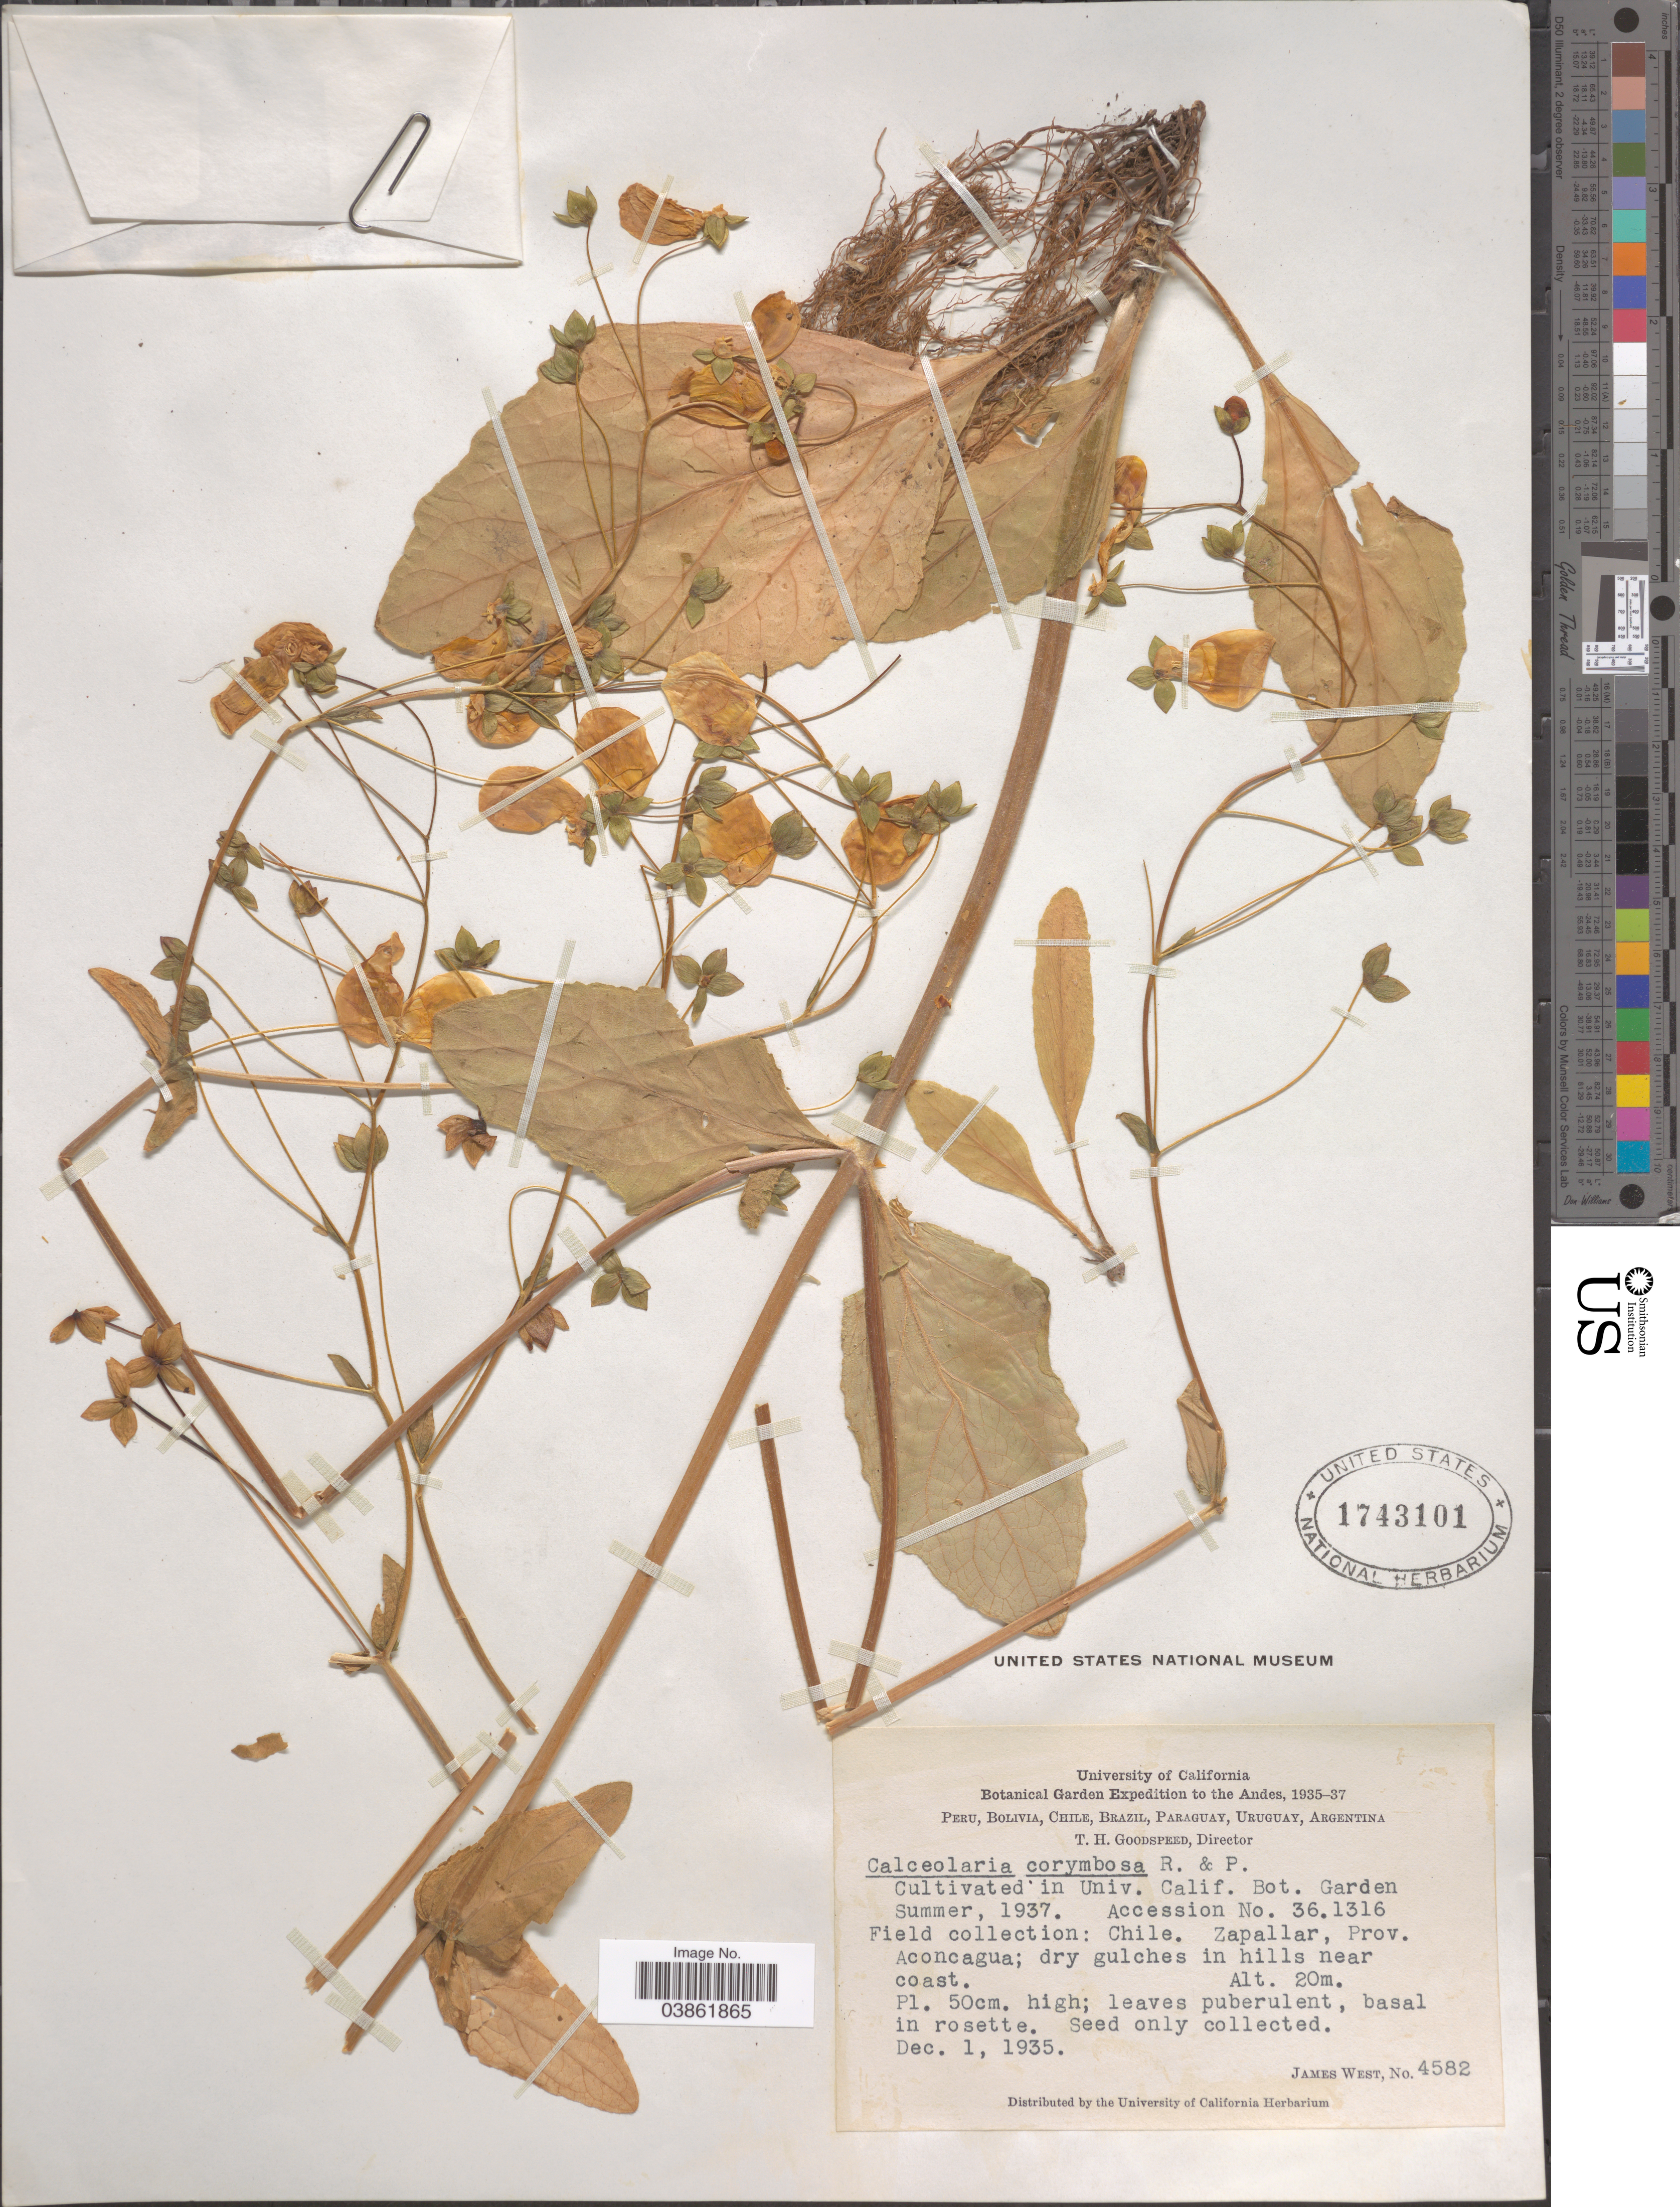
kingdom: Plantae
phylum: Tracheophyta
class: Magnoliopsida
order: Lamiales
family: Calceolariaceae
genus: Calceolaria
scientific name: Calceolaria corymbosa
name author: Ruiz & Pav.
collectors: J. West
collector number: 4582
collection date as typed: Summer, 1937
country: United States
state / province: California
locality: The Andes. [unsure placement] Cultivated in Univ. Calif. Bot. Garden.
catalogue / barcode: US 1743101